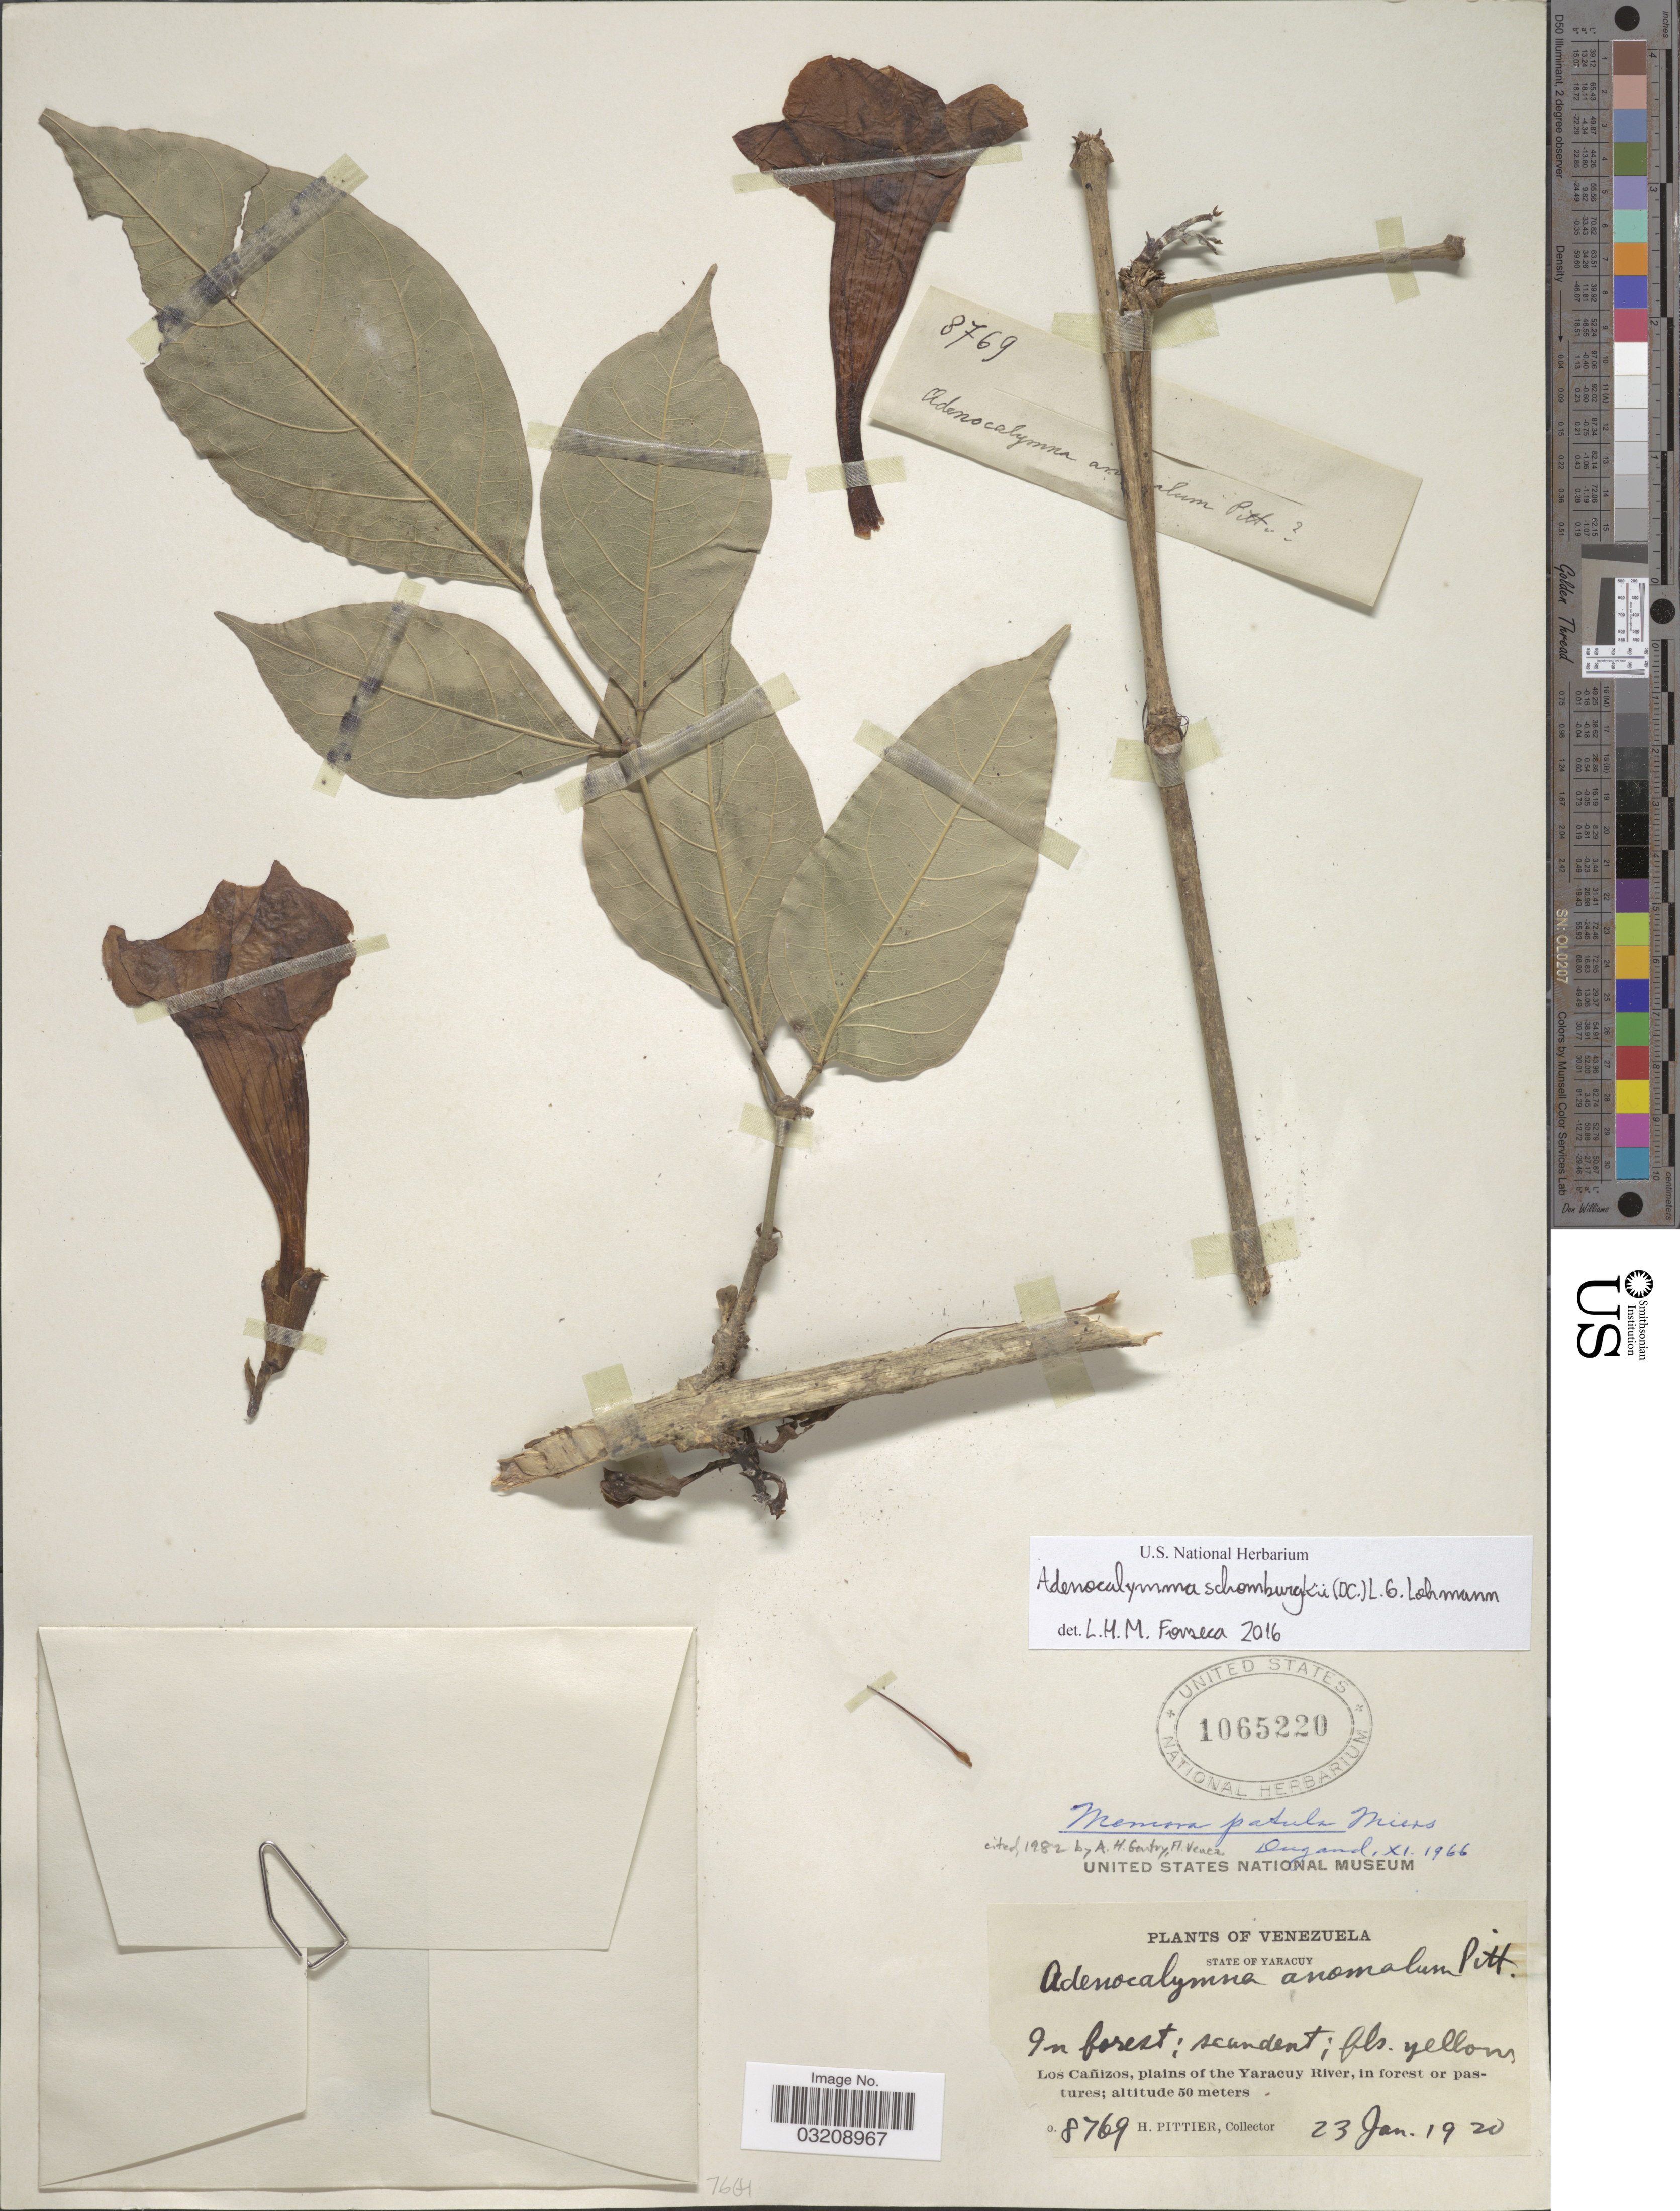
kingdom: Plantae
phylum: Tracheophyta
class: Magnoliopsida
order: Lamiales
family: Bignoniaceae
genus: Adenocalymma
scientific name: Adenocalymma schomburgkii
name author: (DC.) L.G. Lohmann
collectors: H. F. Pittier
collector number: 8769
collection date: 1920-01-23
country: Venezuela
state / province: Yaracuy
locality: Los Cañizos, plains of the Yaracuy River, in forest or pastures.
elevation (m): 50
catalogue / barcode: US 1065220